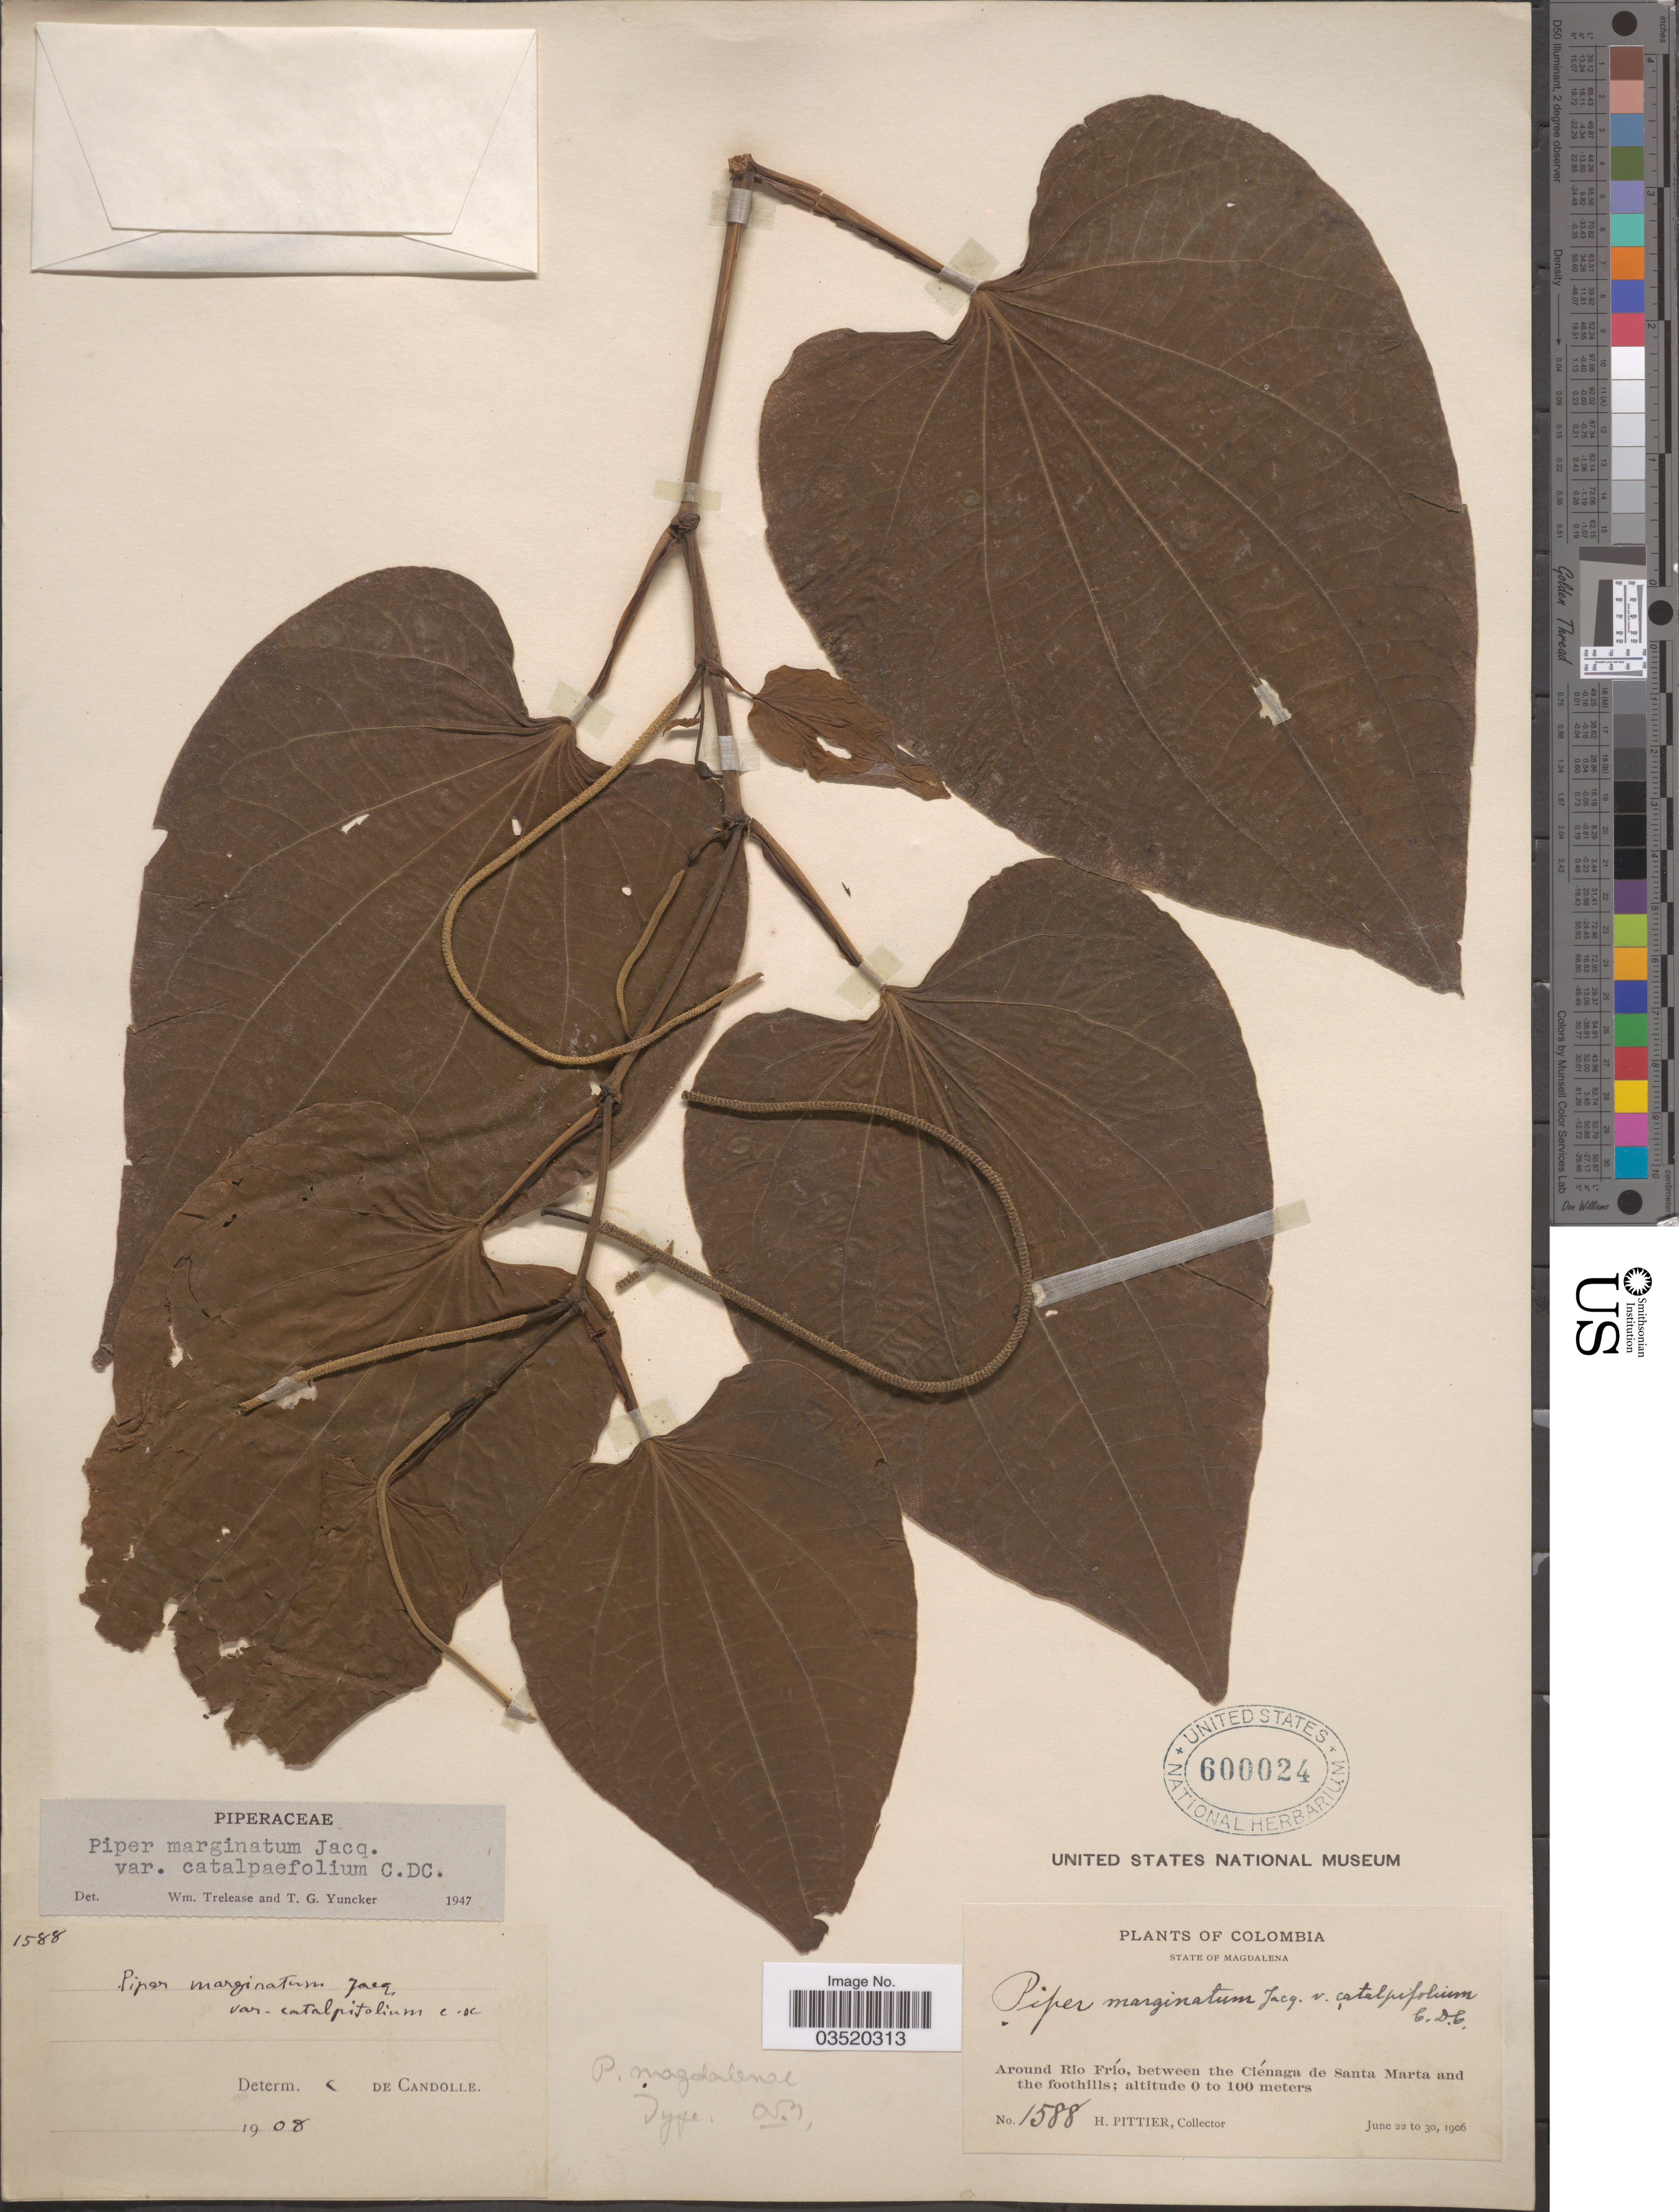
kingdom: Plantae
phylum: Tracheophyta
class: Magnoliopsida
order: Piperales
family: Piperaceae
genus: Piper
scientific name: Piper marginatum var. catalpifolium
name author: (Kunth) C. DC.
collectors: H. F. Pittier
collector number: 1588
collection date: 1906-06-22/1906-06-30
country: Colombia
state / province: Magdalena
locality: Around Rio Frío, between the Ciénaga de Santa Marta and the foothills.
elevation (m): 0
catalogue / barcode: US 600024